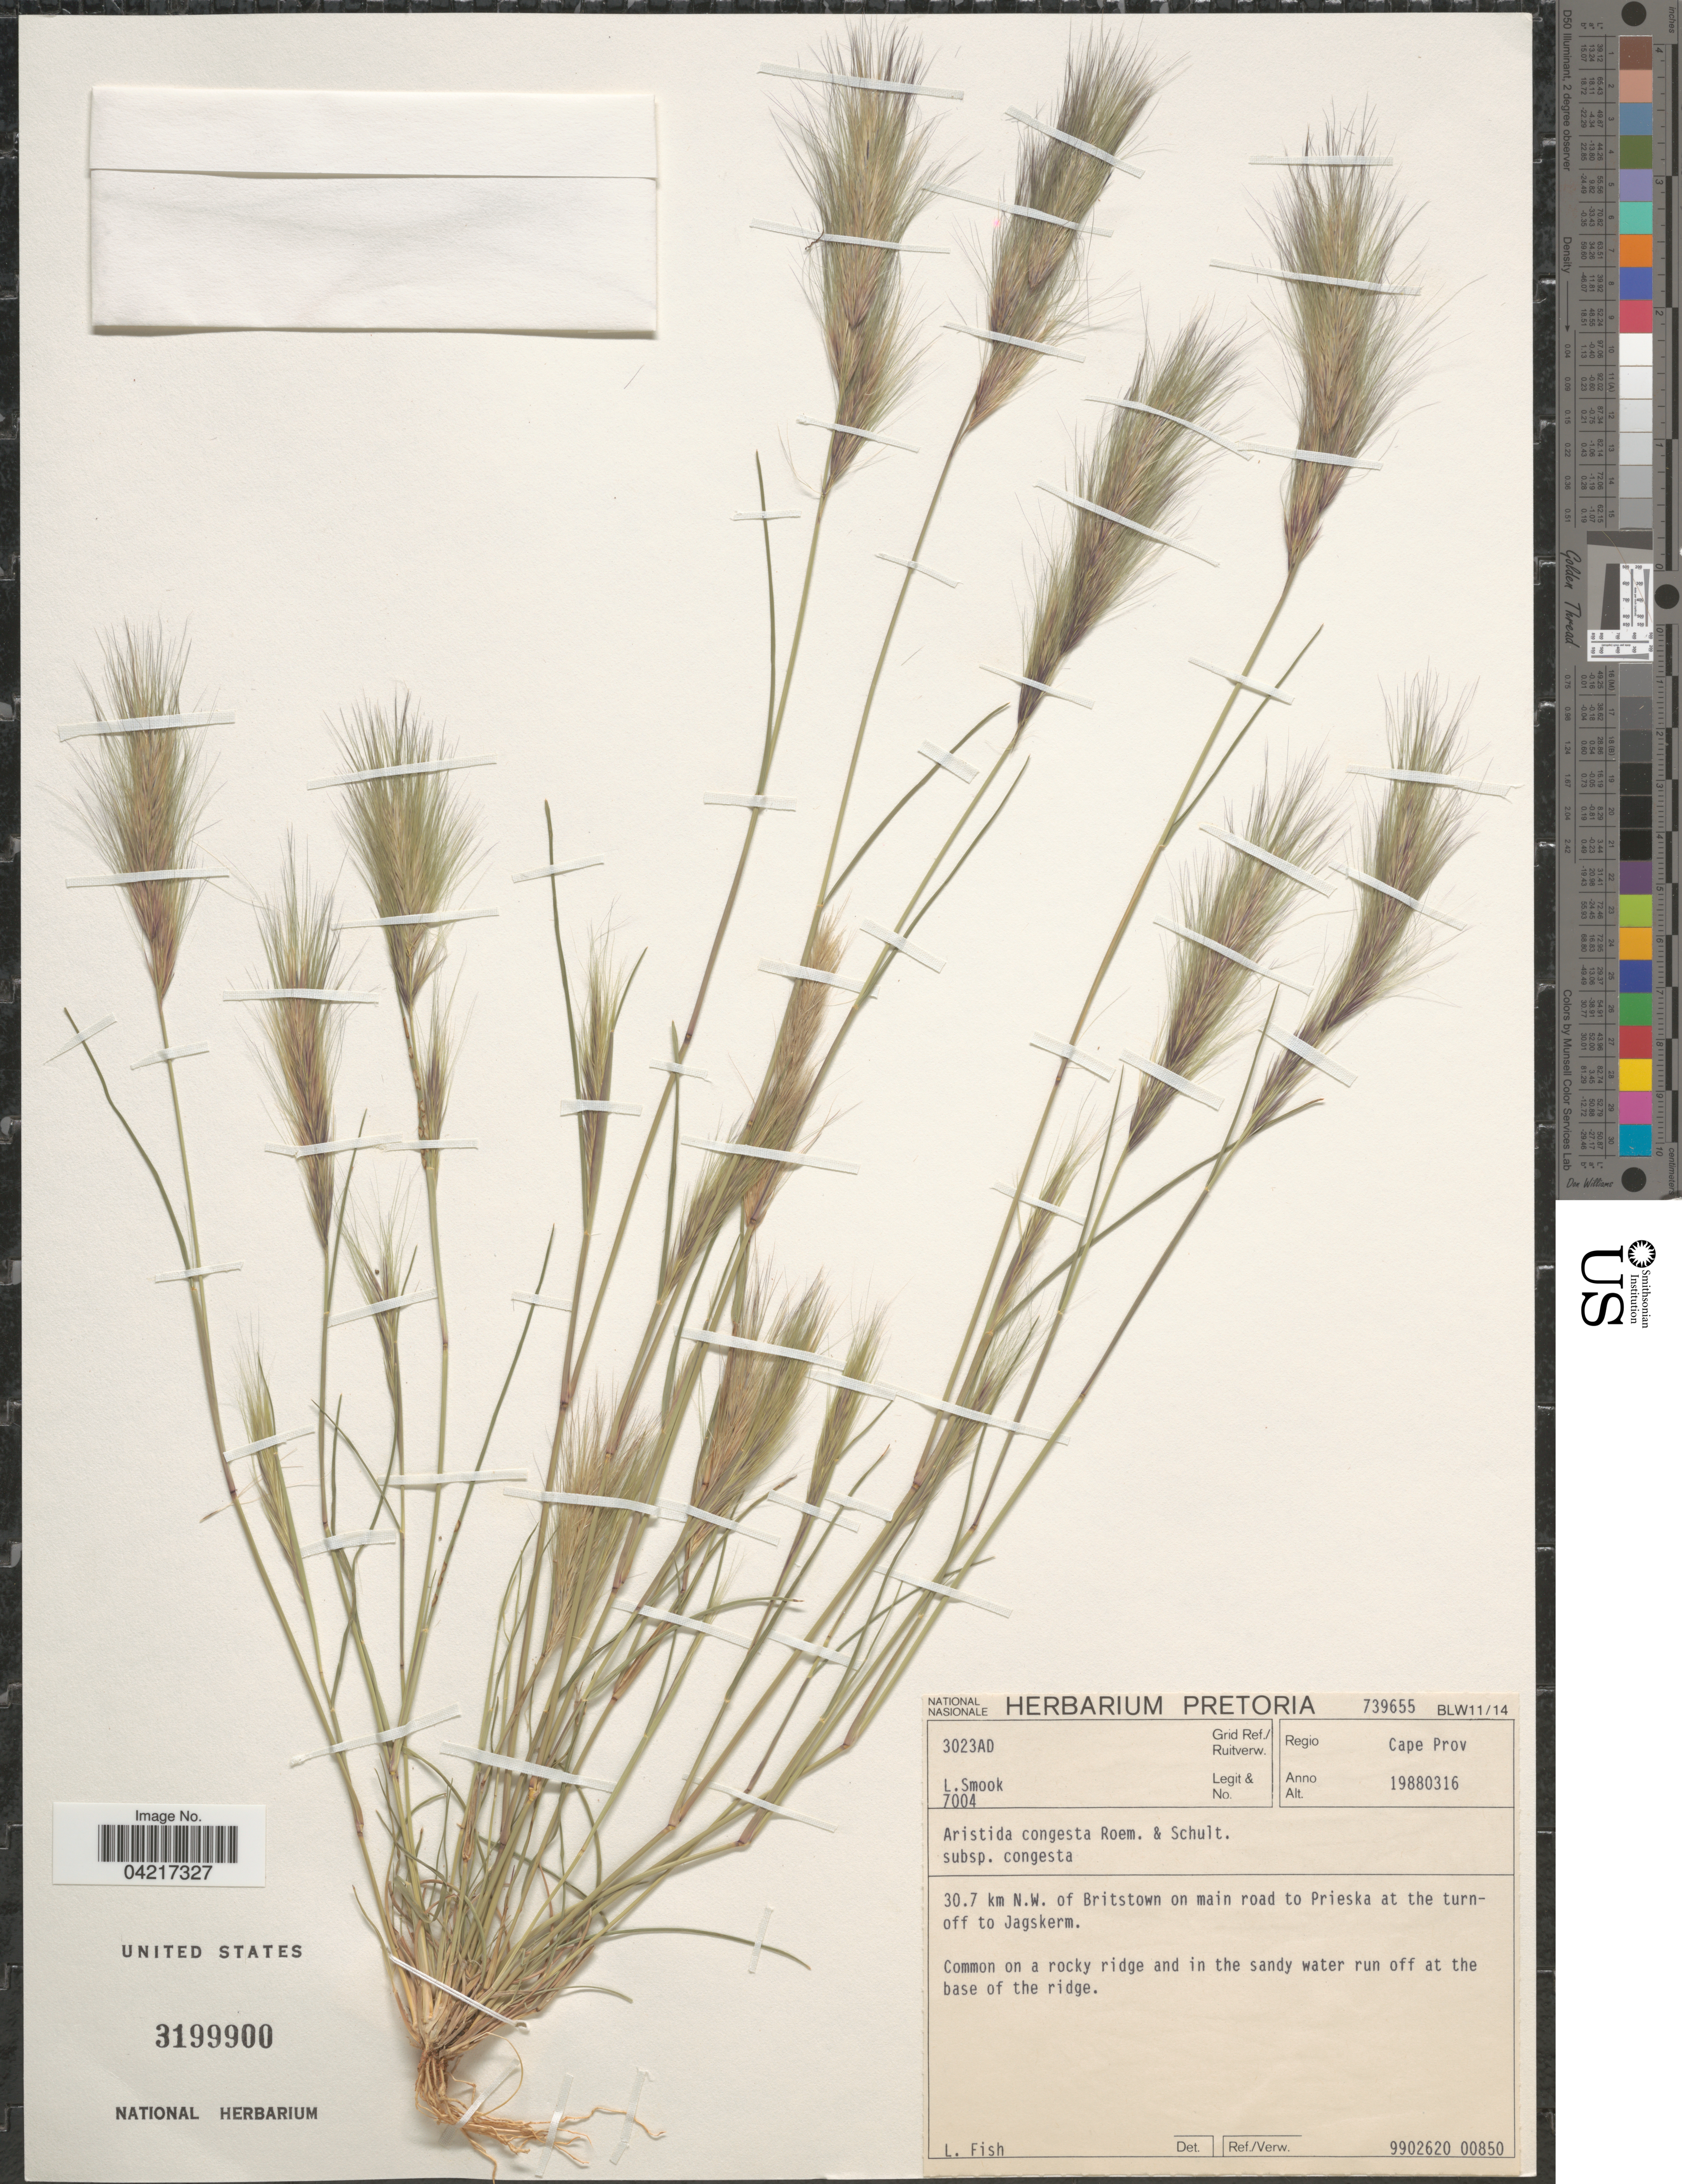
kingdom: Plantae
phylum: Tracheophyta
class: Liliopsida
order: Poales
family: Poaceae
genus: Aristida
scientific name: Aristida congesta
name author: Roem. & Schult.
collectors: L. Smook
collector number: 7004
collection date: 1988-03-16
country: South Africa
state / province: Northern Cape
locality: Grid Ref./ Ruitverw. 3023AD. 30.7 km N.W. of Britstown on main road to Prieska at the turnoff to Jagskerm. Common on a rocky ridge and in the sandy water run off at the base of the ridge.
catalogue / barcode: US 3199900